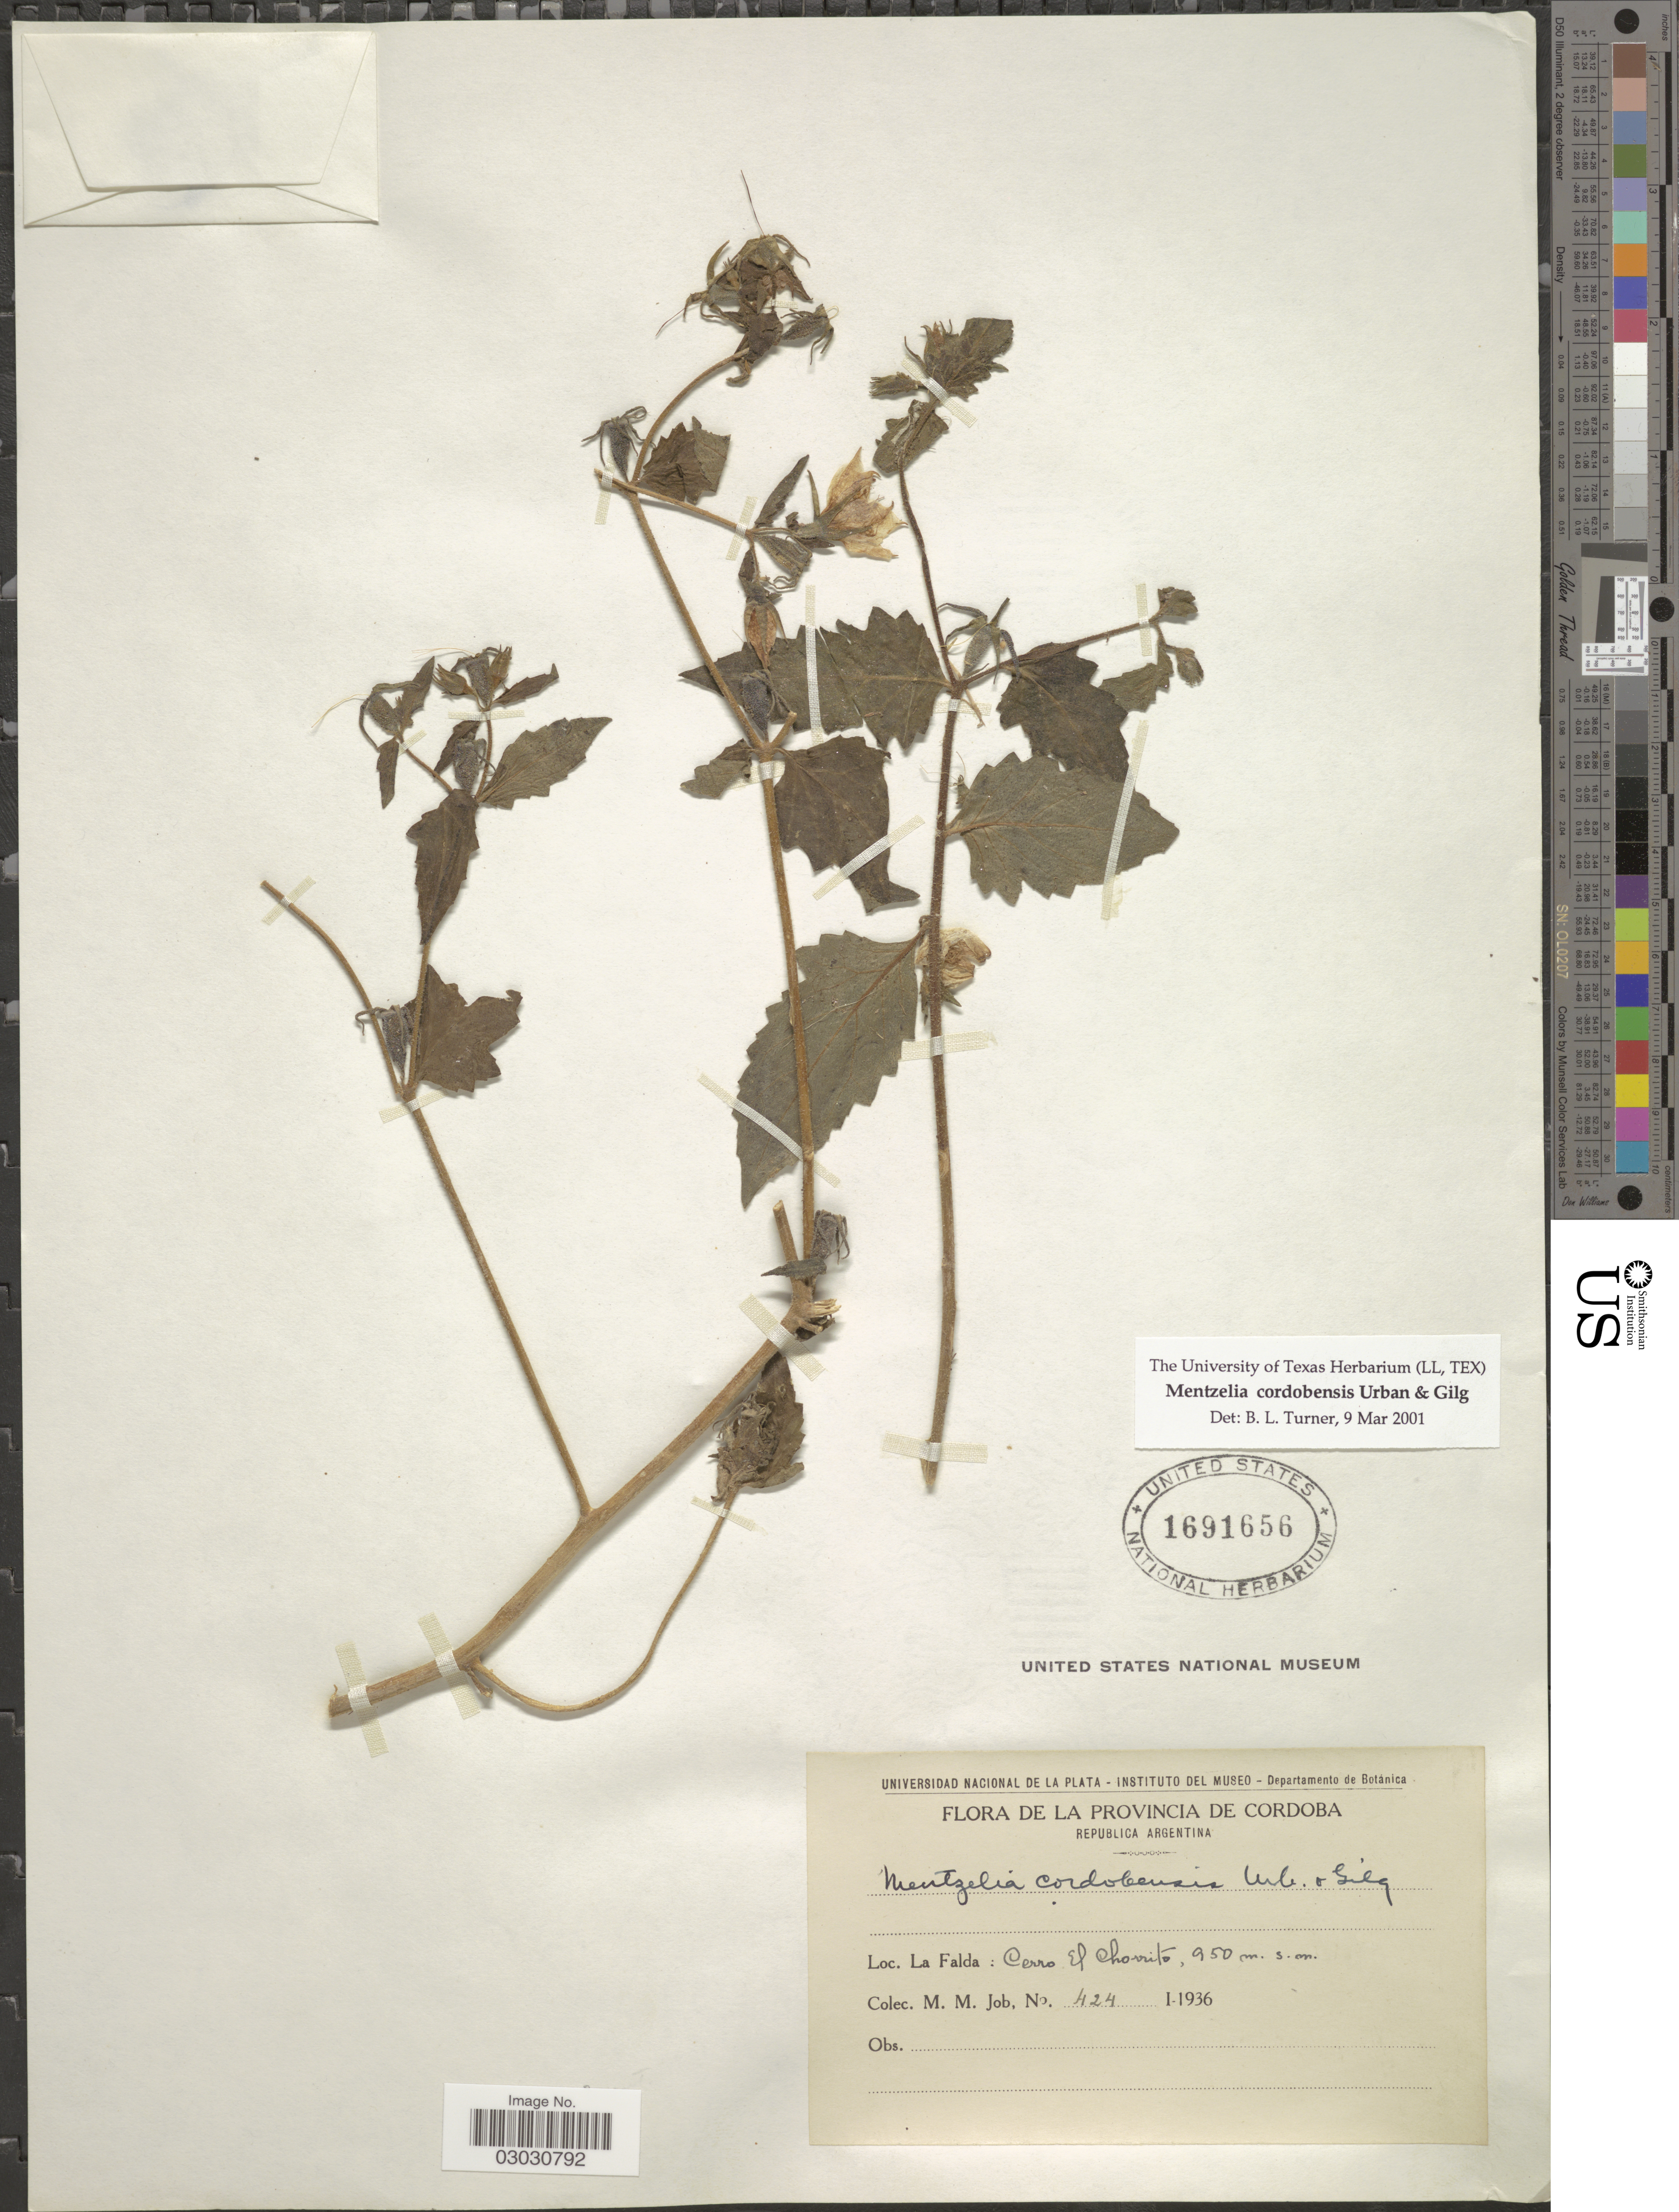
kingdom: Plantae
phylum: Tracheophyta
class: Magnoliopsida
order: Cornales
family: Loasaceae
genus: Mentzelia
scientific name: Mentzelia cordobensis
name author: Urb. & Gilg ex Kurtz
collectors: M. Job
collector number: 424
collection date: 1936-01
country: Argentina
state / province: Cordoba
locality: La Falda: Cerro El Chorrito.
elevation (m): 950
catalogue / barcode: US 1691656